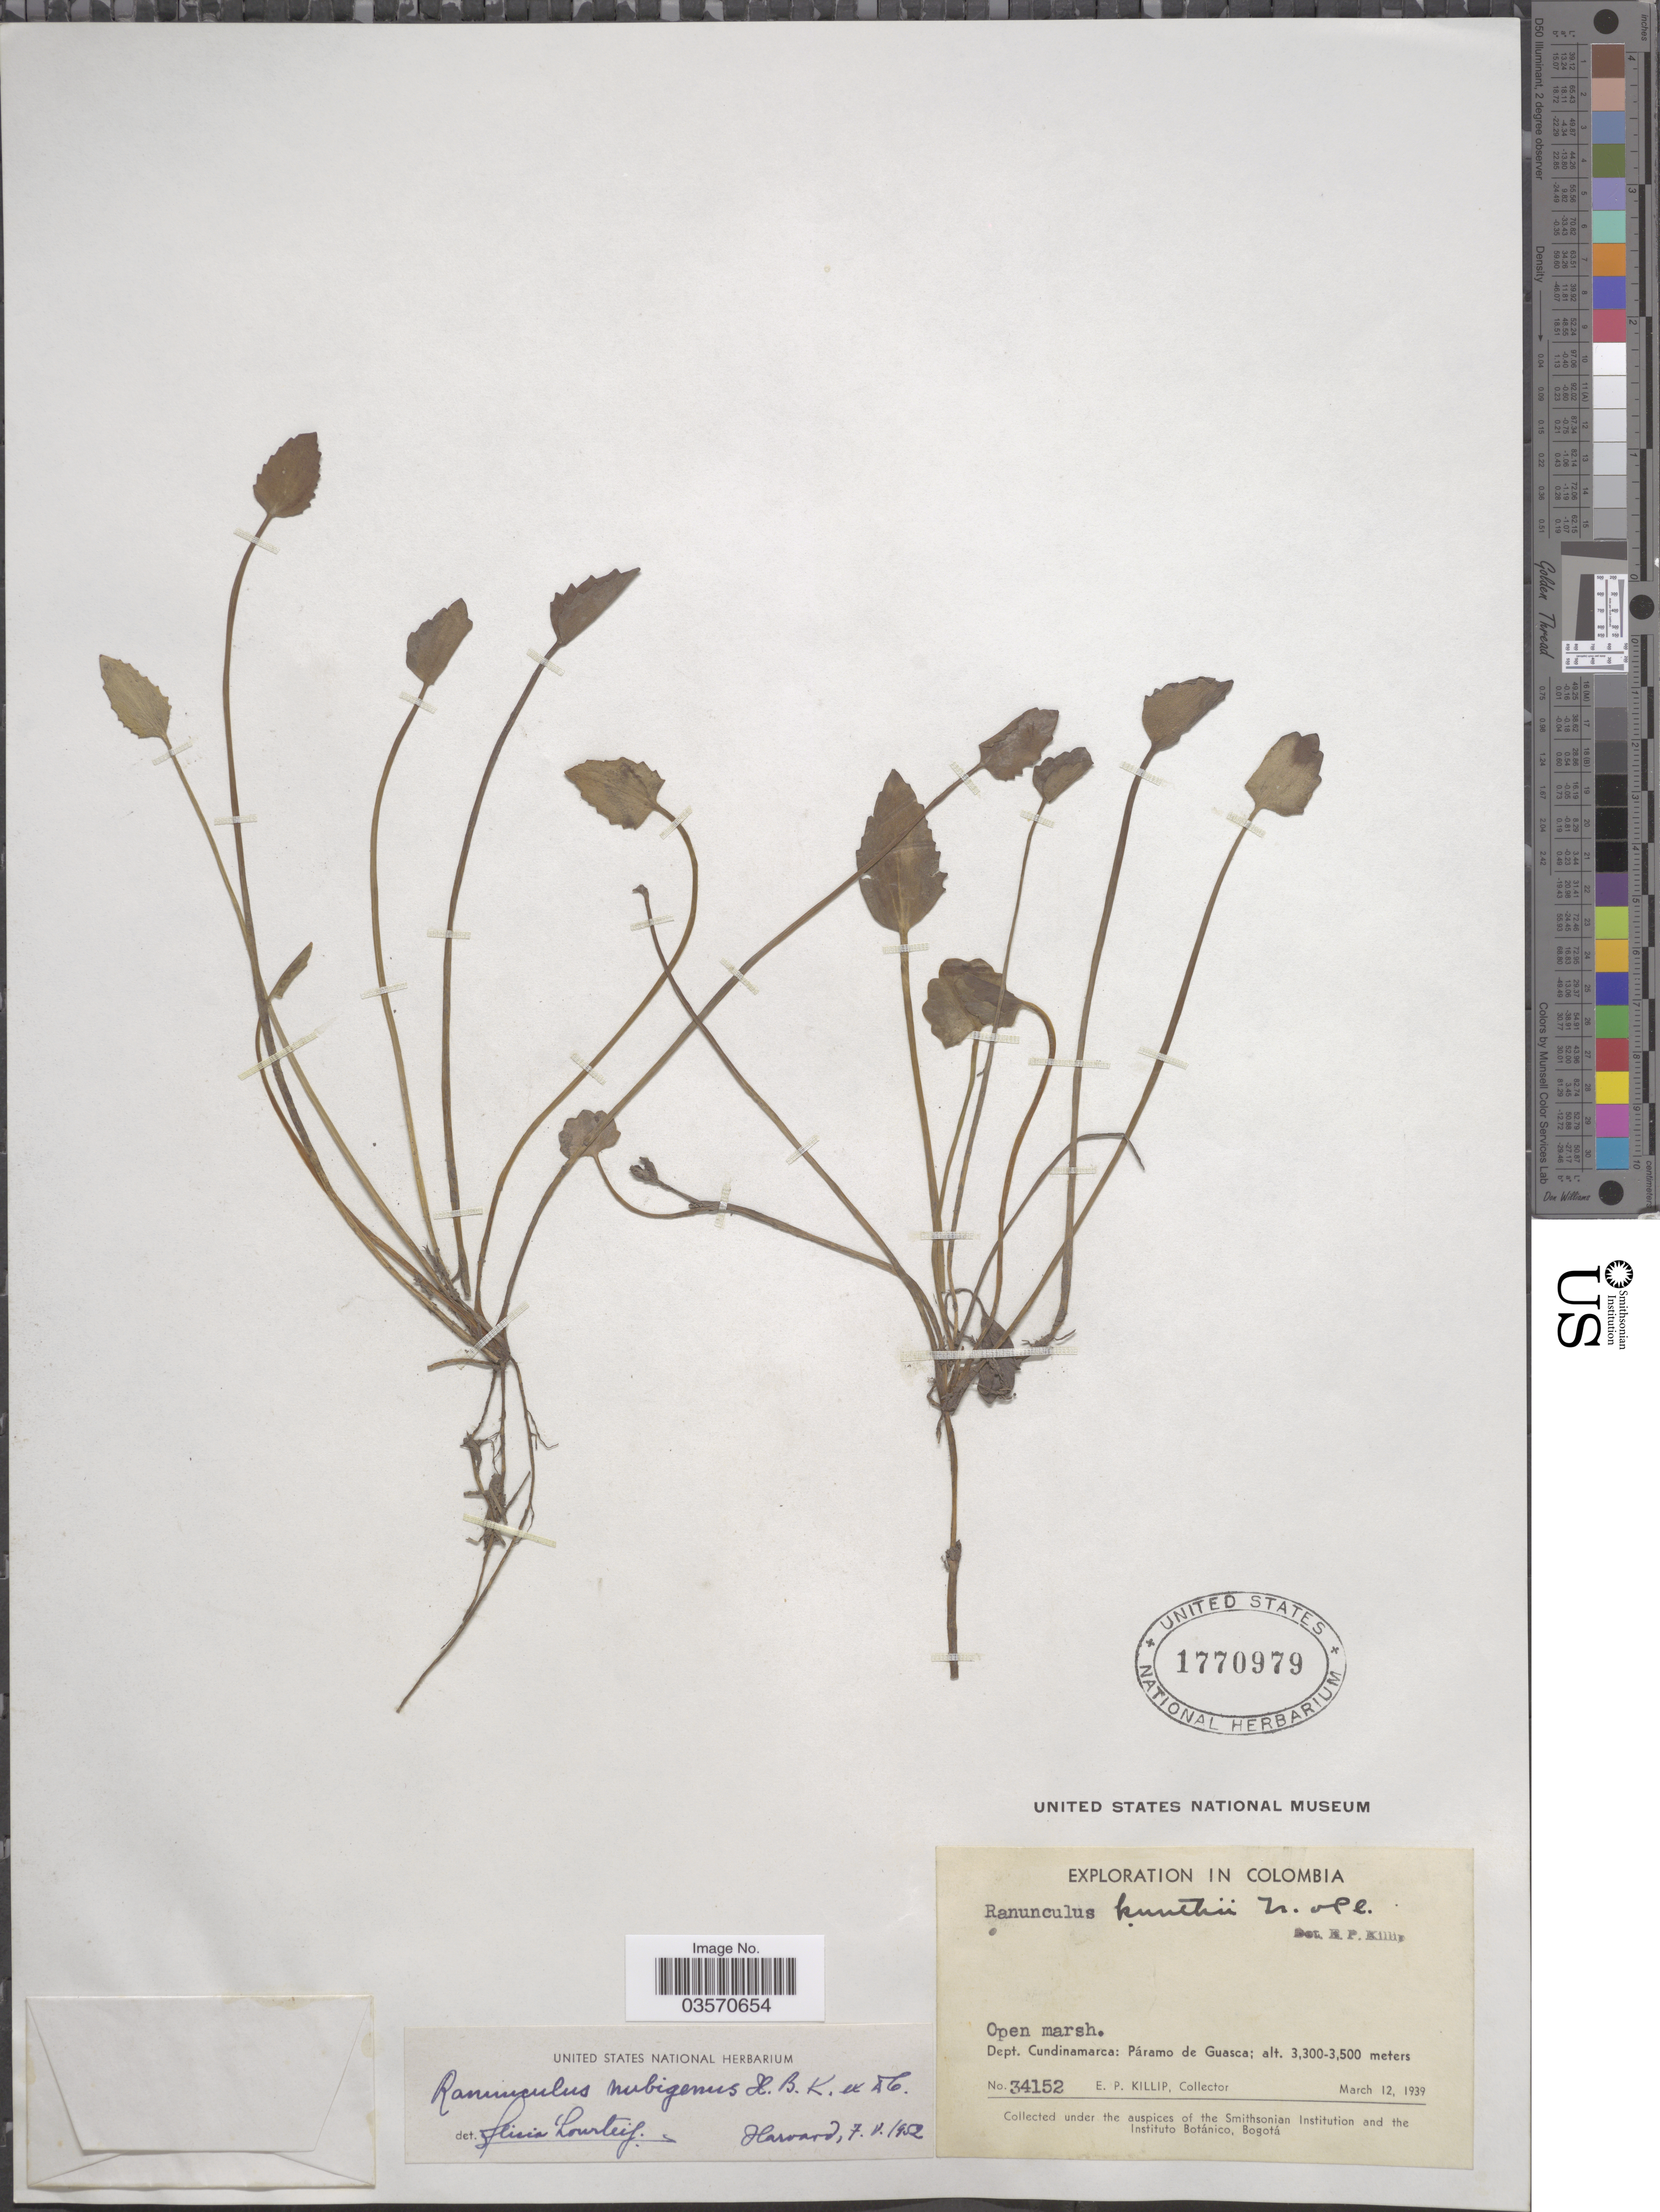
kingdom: Plantae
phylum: Tracheophyta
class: Magnoliopsida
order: Ranunculales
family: Ranunculaceae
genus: Ranunculus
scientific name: Ranunculus nubigenus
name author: Humb. et al. ex DC.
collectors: E. P. Killip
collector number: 34152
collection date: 1939-03-12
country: Colombia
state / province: Cundinamarca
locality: Dept. Cundinamarca: Páramo de Guasca.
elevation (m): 3300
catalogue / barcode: US 1770979